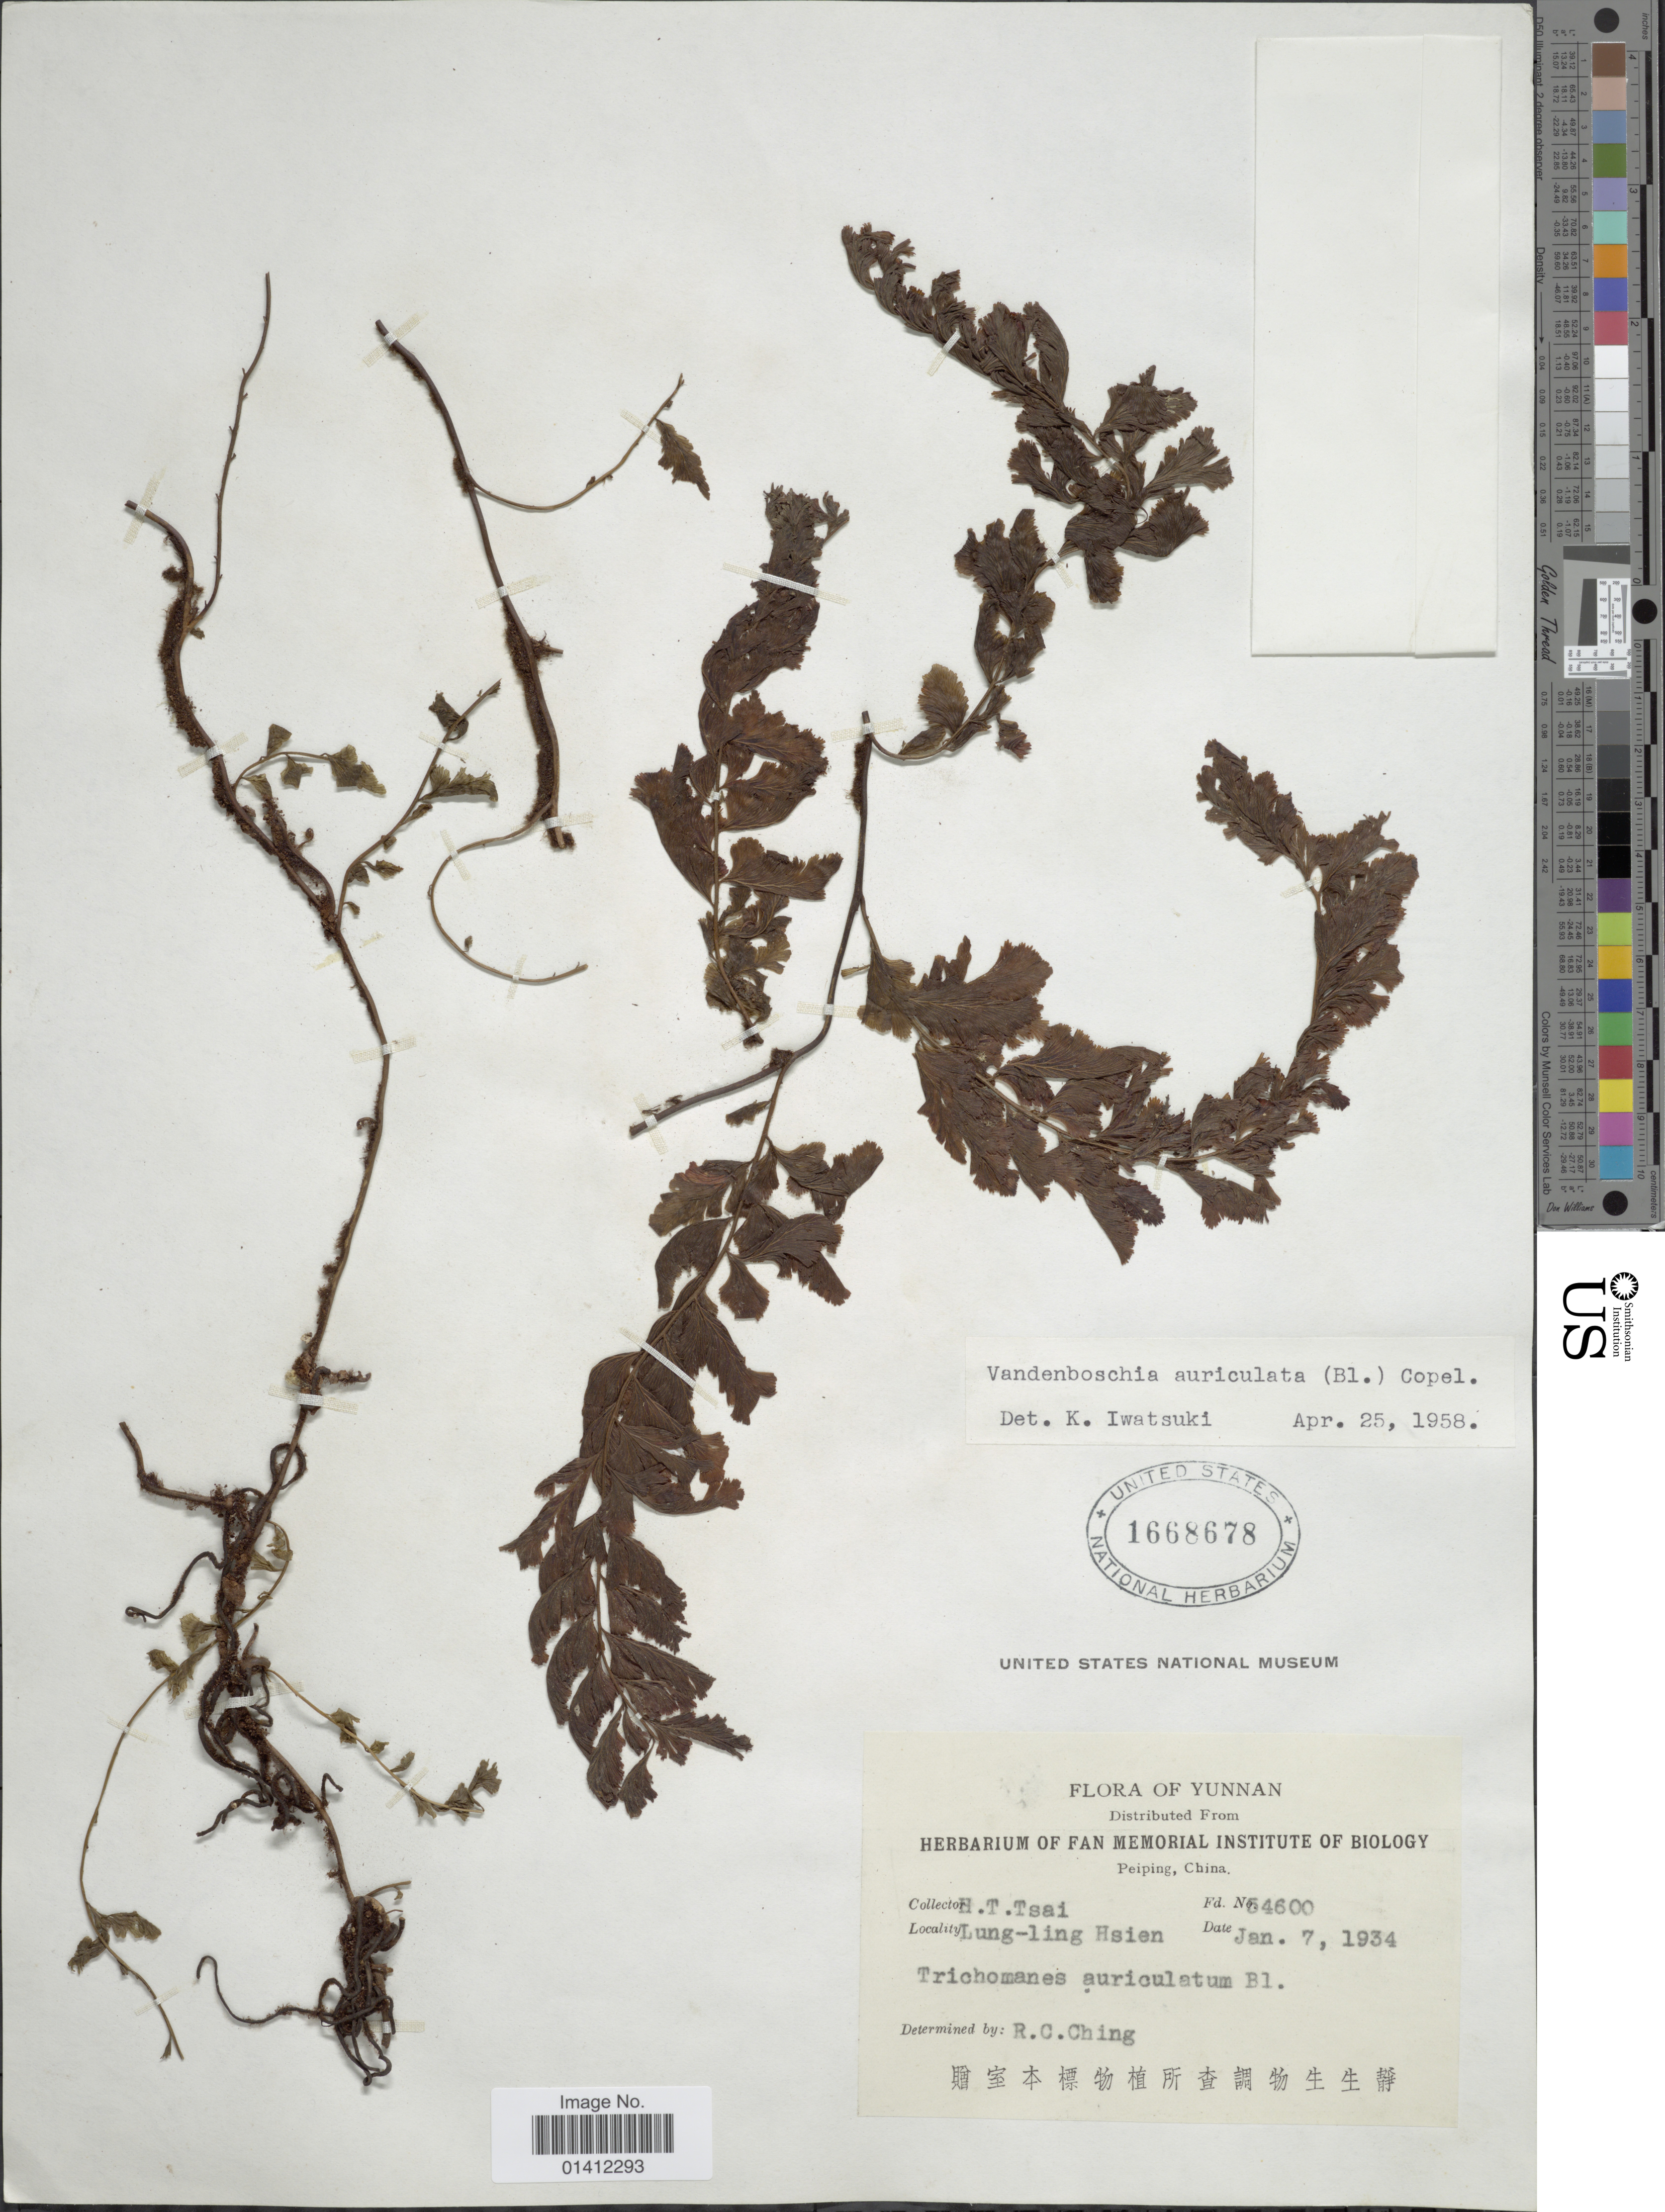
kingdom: Plantae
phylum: Tracheophyta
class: Polypodiopsida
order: Hymenophyllales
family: Hymenophyllaceae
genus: Vandenboschia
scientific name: Vandenboschia auriculata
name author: (Blume) Copel.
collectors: H. Tsai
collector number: Fd. 64600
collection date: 1934-01-07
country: China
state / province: Yunnan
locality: Peiping. Lung-Ling Hsien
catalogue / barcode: US 1668678